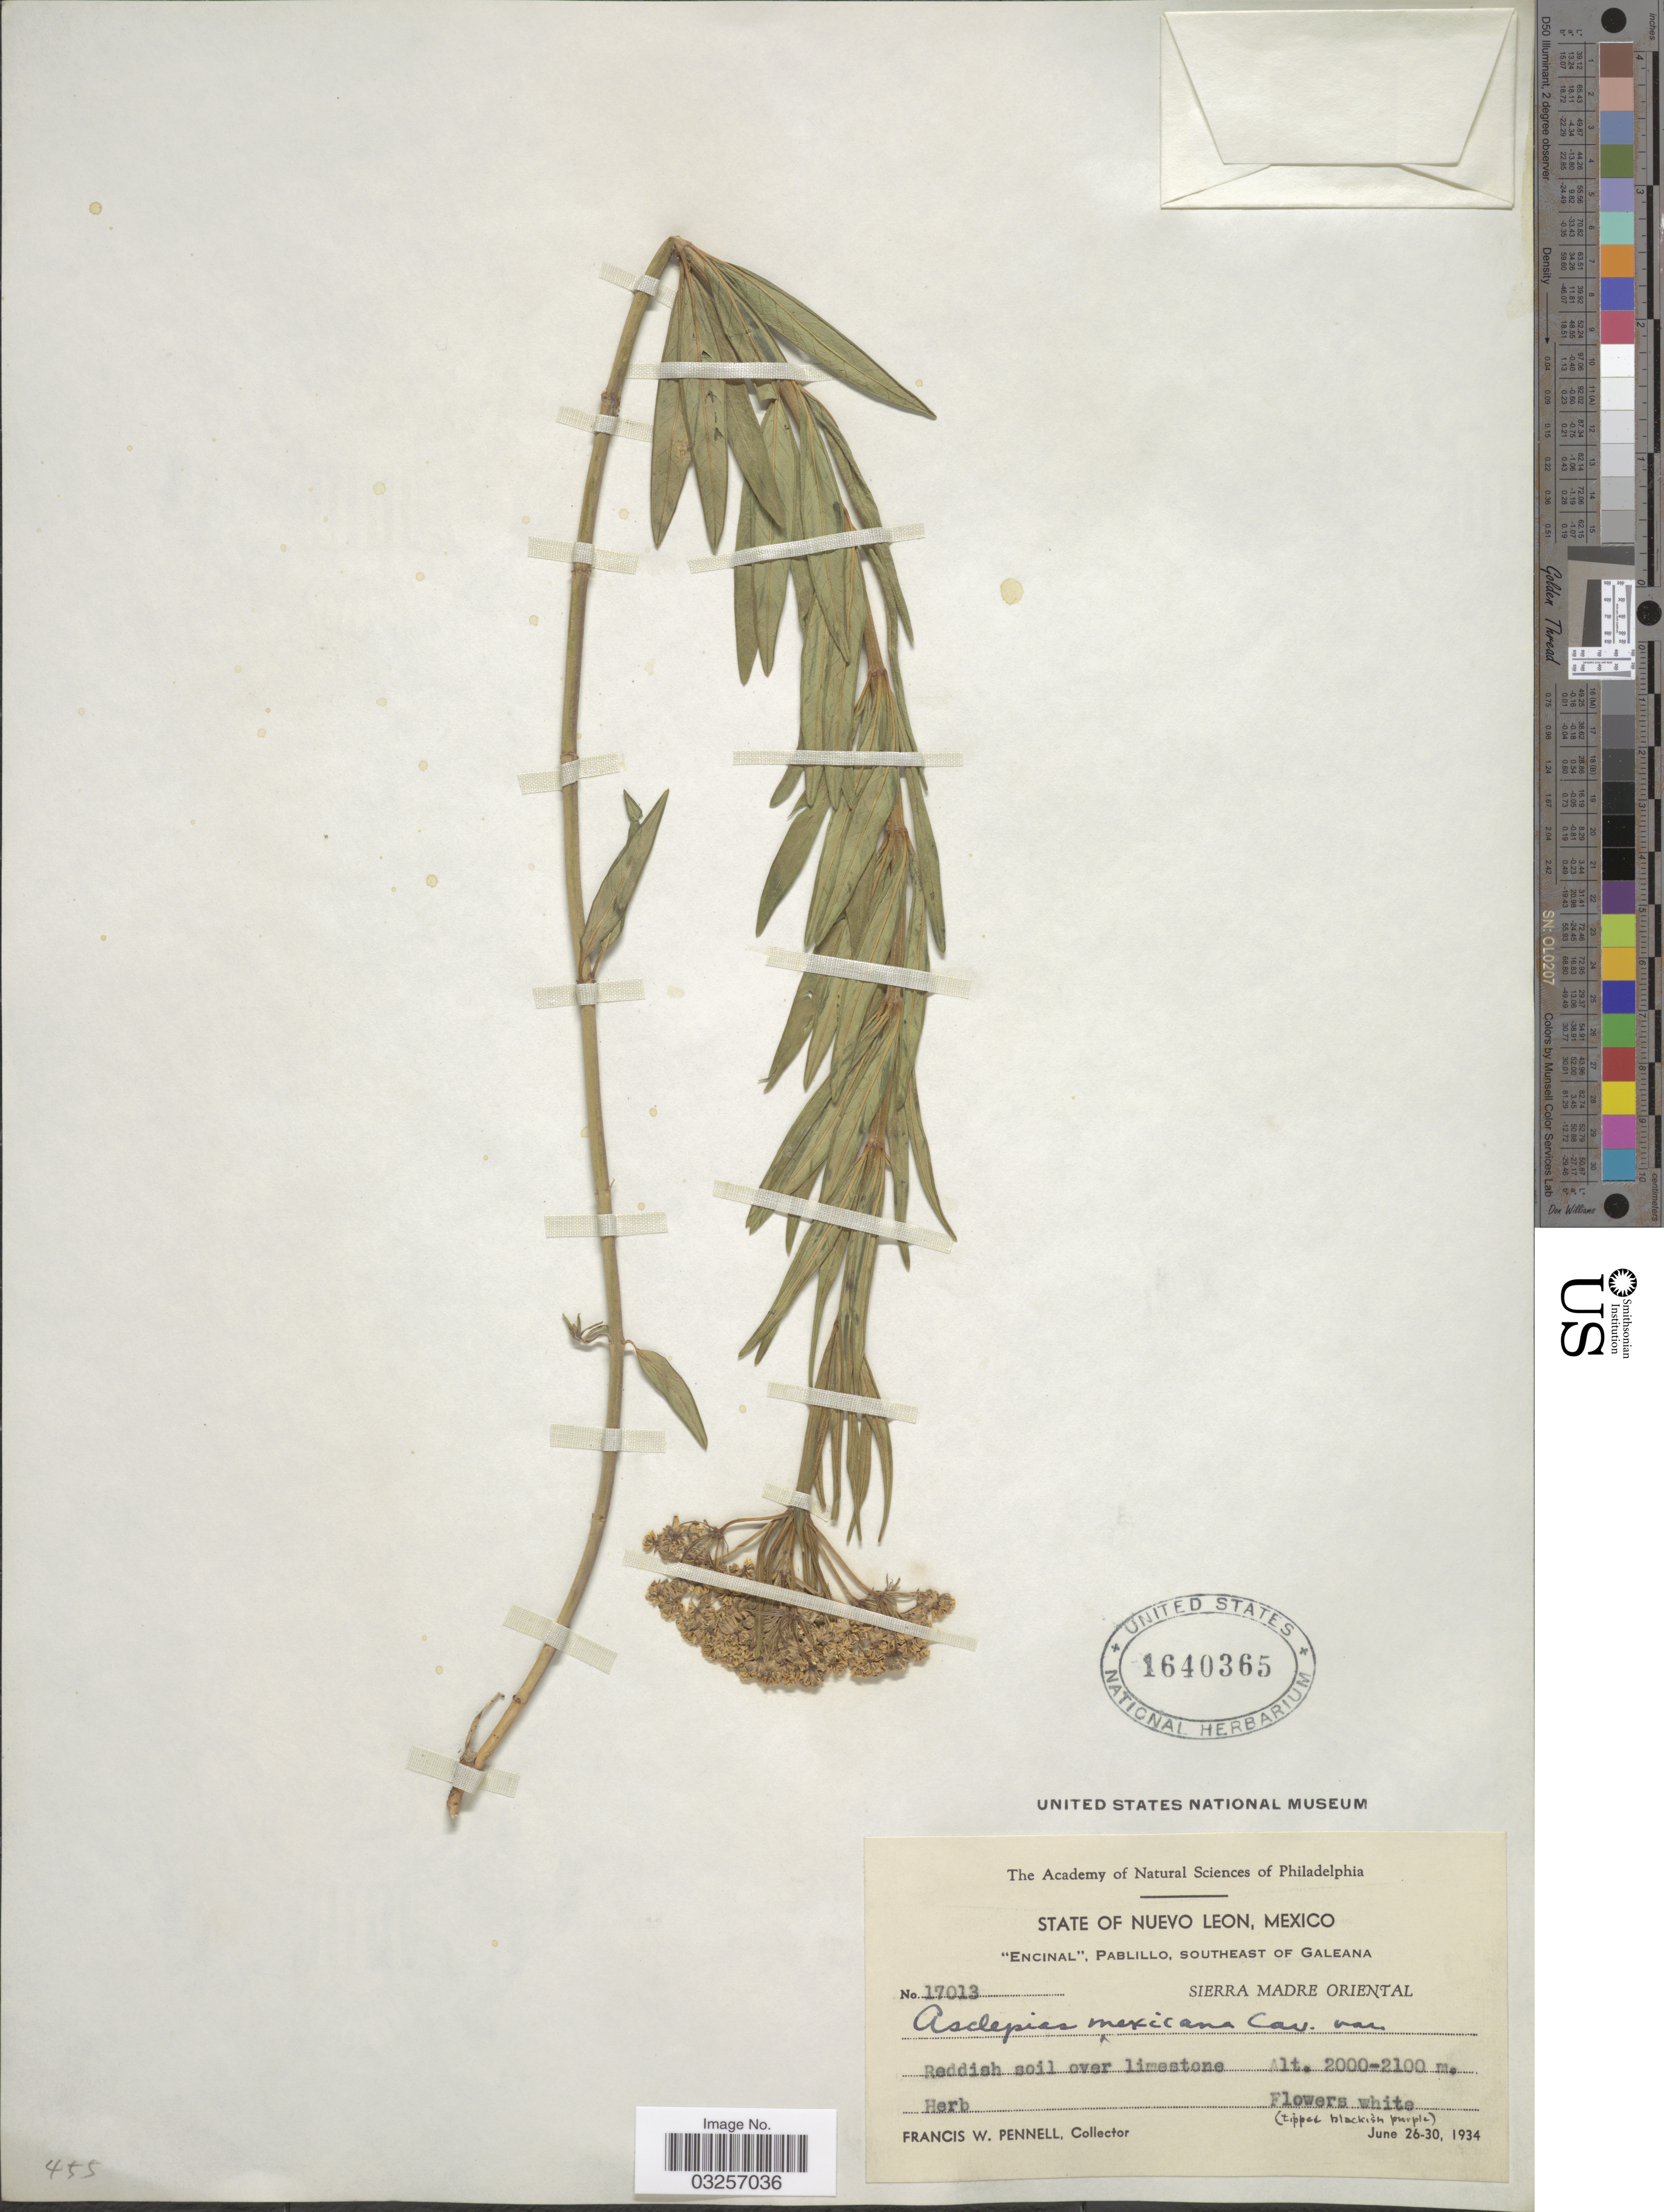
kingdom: Plantae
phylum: Tracheophyta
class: Magnoliopsida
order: Gentianales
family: Apocynaceae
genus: Asclepias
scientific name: Asclepias mexicana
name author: Cav.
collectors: F. W. Pennell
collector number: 17013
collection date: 1934-06-26/1934-06-30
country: Mexico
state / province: Nuevo León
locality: Encinal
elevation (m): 2000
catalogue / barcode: US 1640365